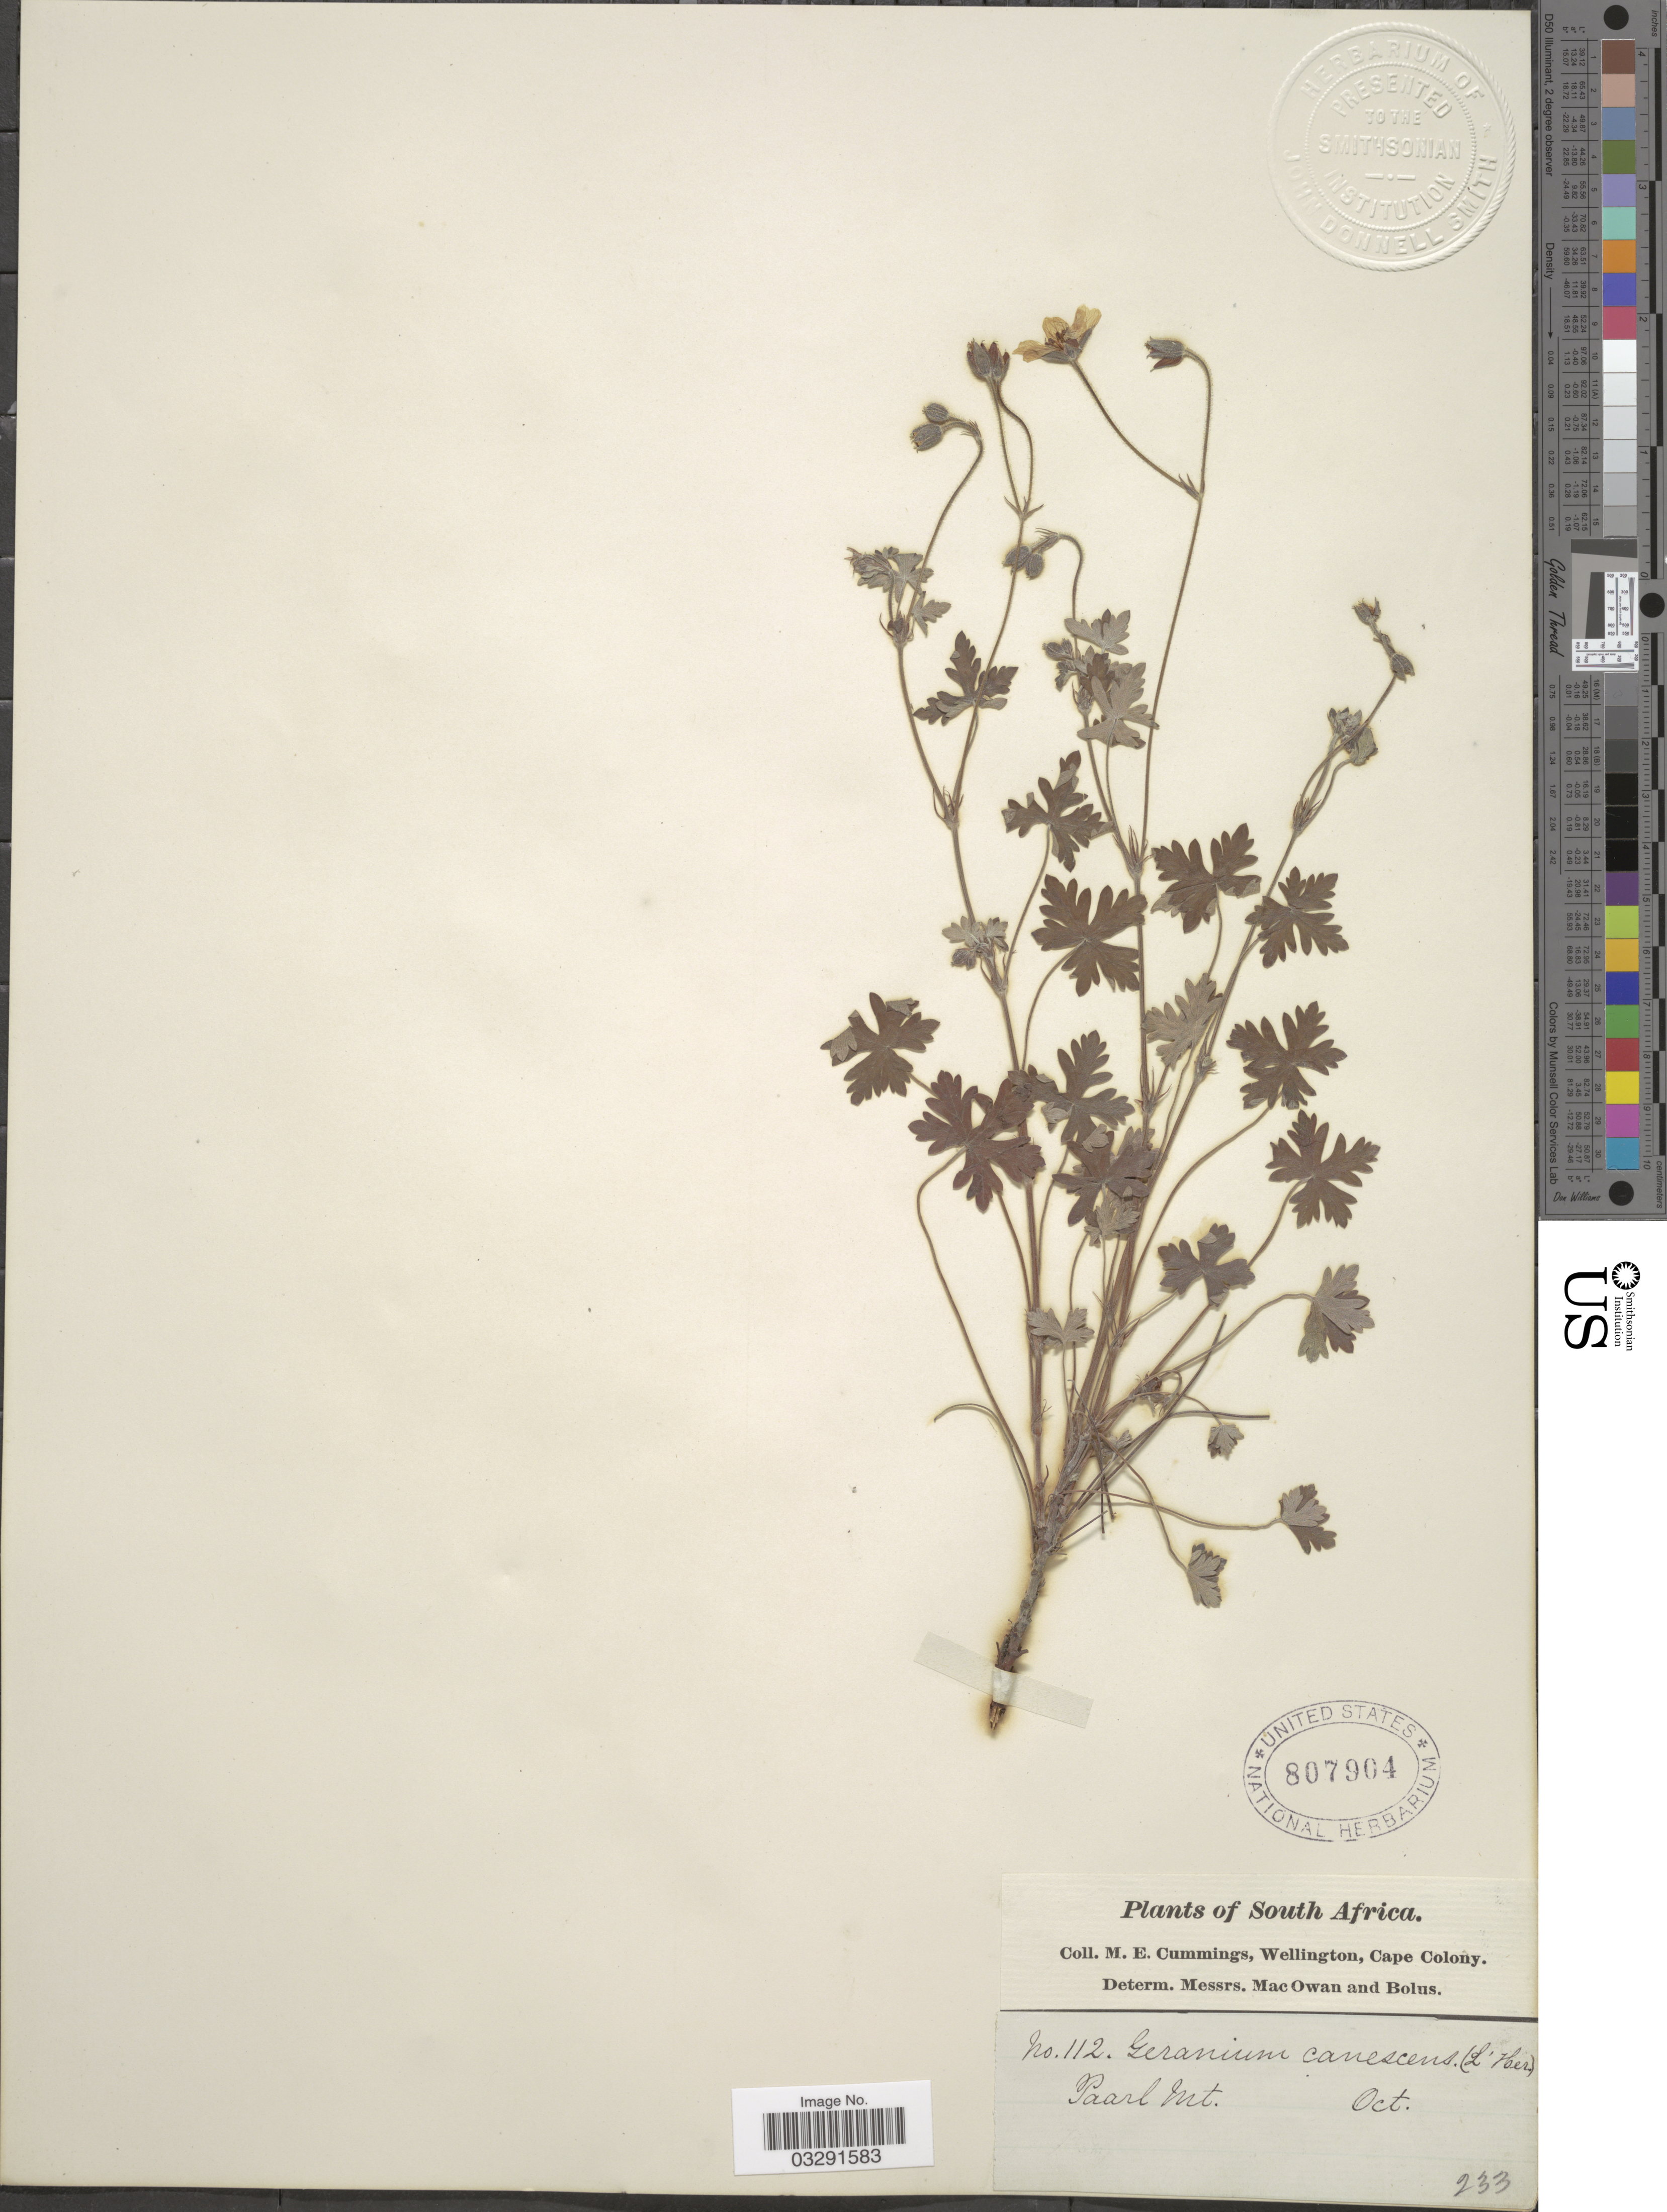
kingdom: Plantae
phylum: Tracheophyta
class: Magnoliopsida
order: Geraniales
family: Geraniaceae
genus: Geranium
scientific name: Geranium canescens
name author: L'Hér.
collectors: M. E. Cummings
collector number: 112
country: South Africa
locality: Paarl Mt.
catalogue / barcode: US 807904